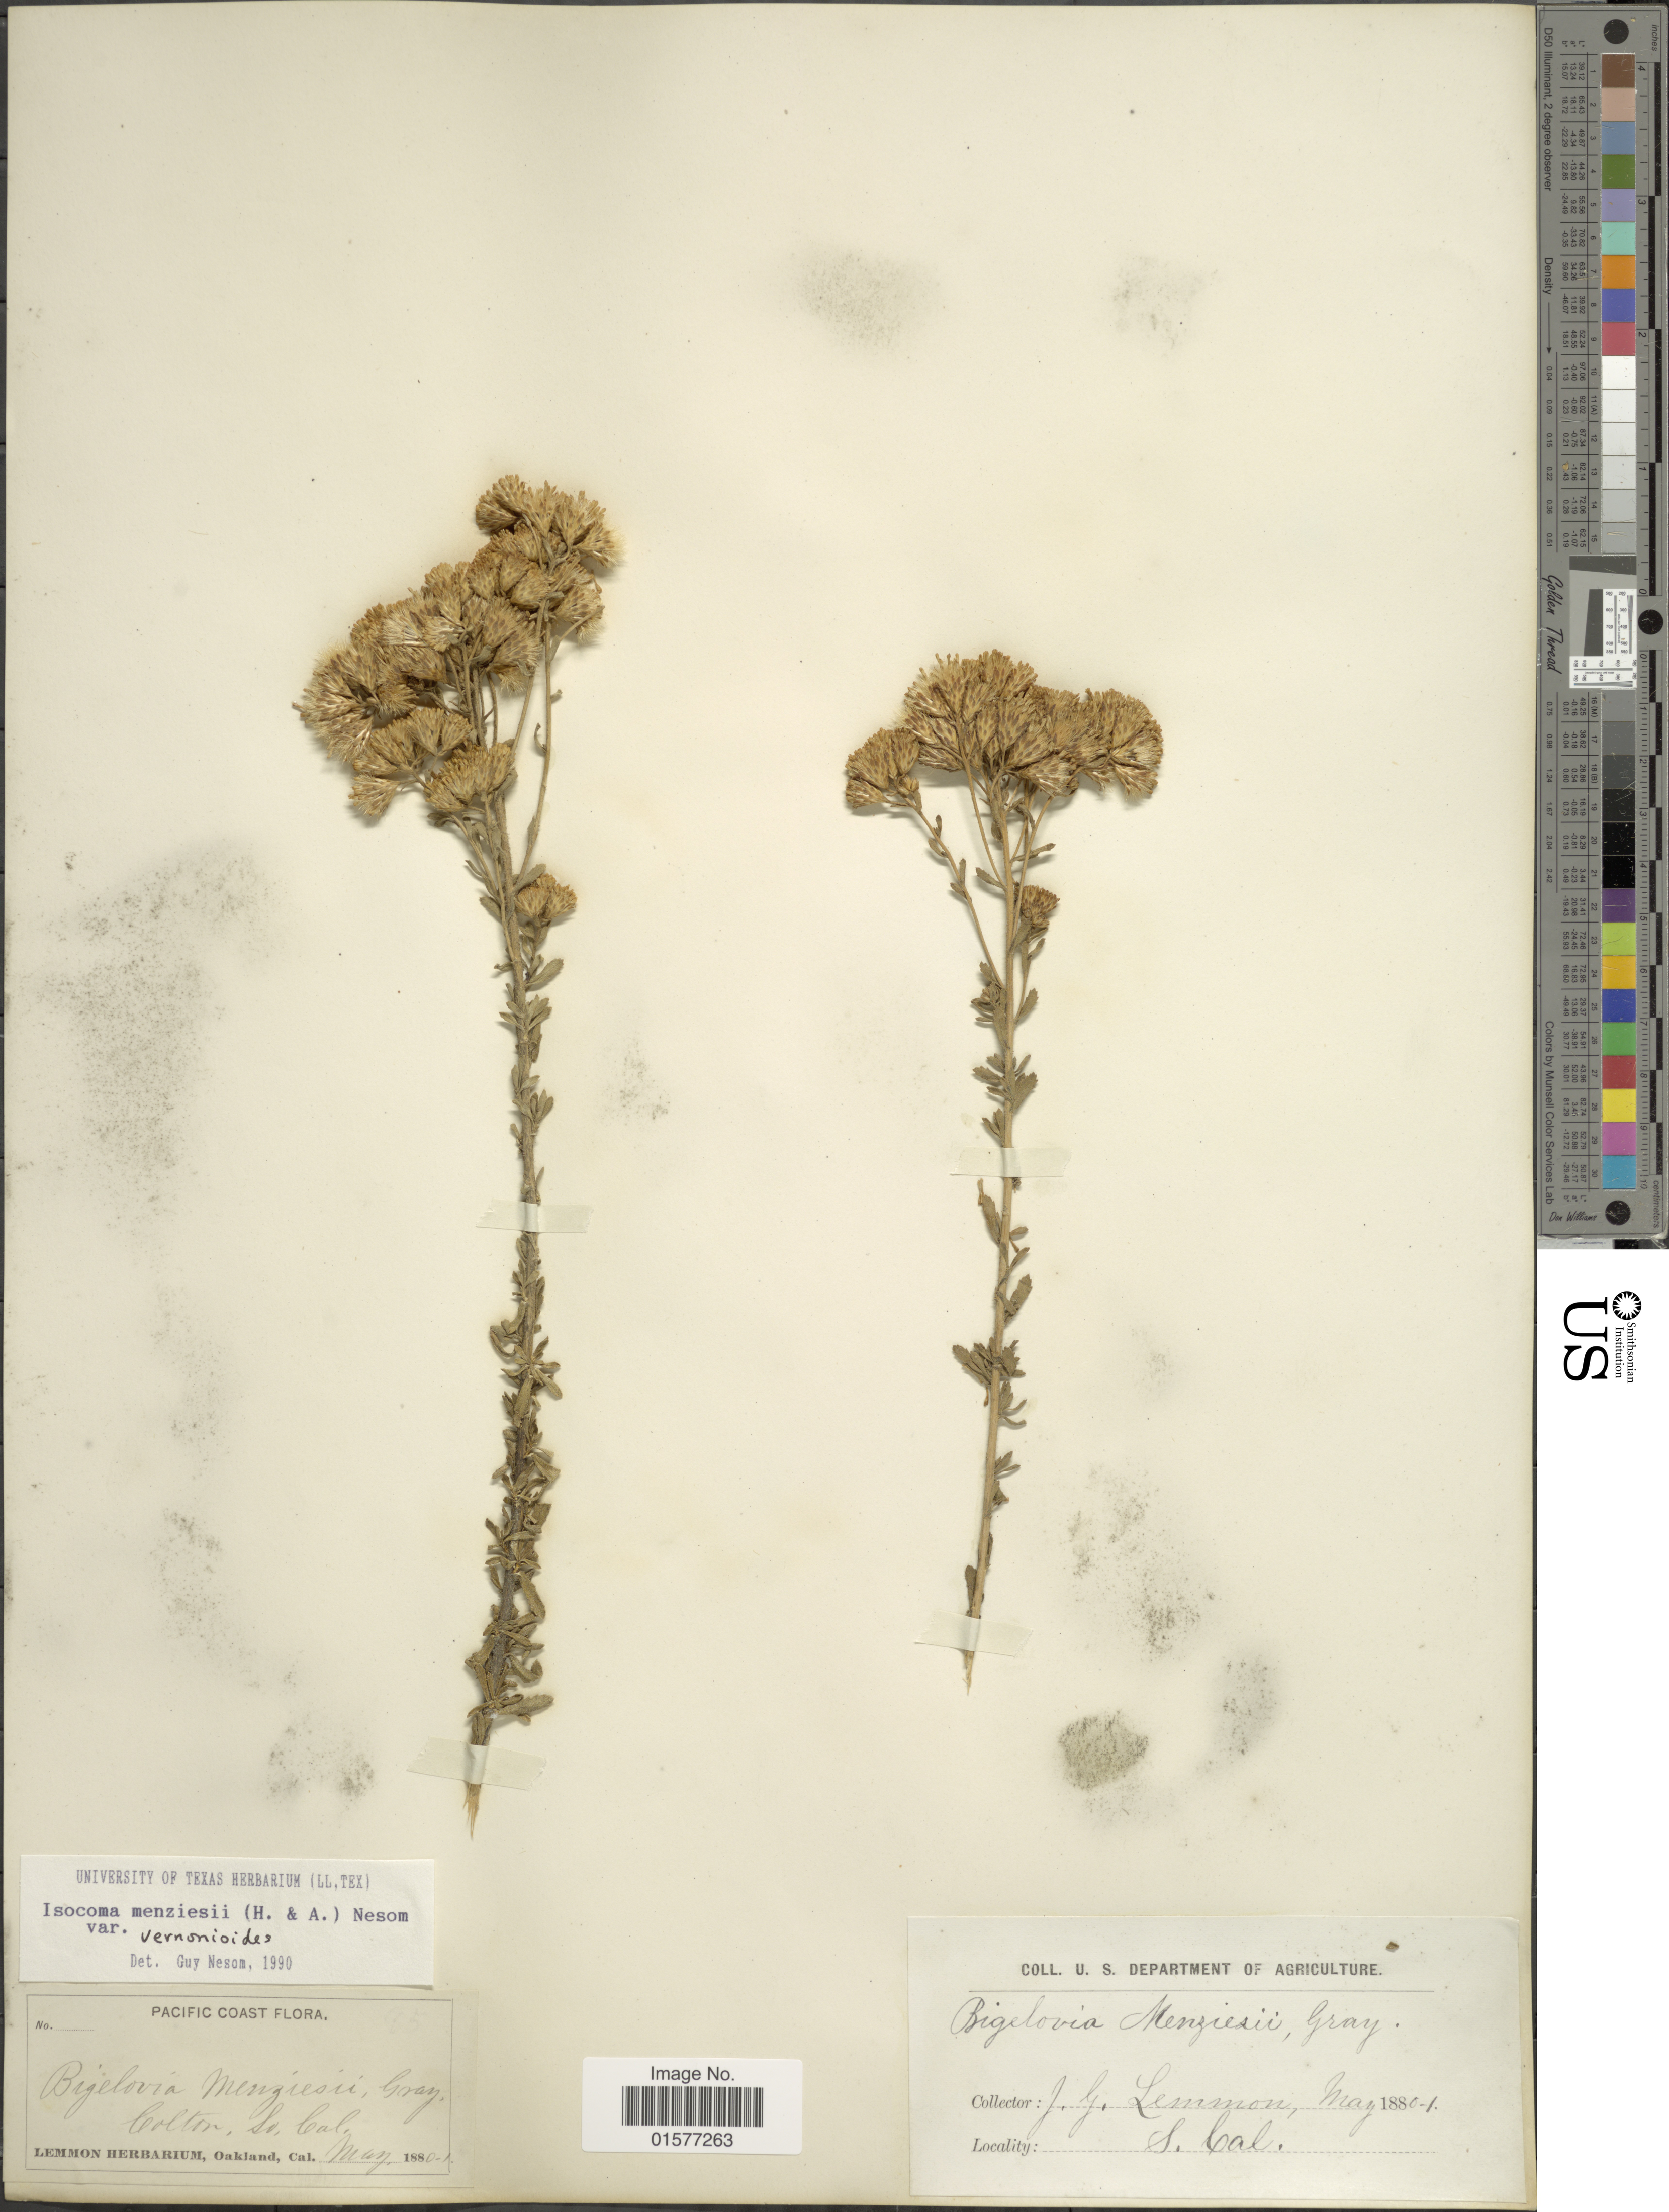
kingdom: Plantae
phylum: Tracheophyta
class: Magnoliopsida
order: Asterales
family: Asteraceae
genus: Isocoma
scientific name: Isocoma menziesii var. vernonioides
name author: (Nutt.) G.L. Nesom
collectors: J. Lemmon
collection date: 1880-05/1881-05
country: United States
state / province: California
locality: Colton, So Cal., Pacific Coast